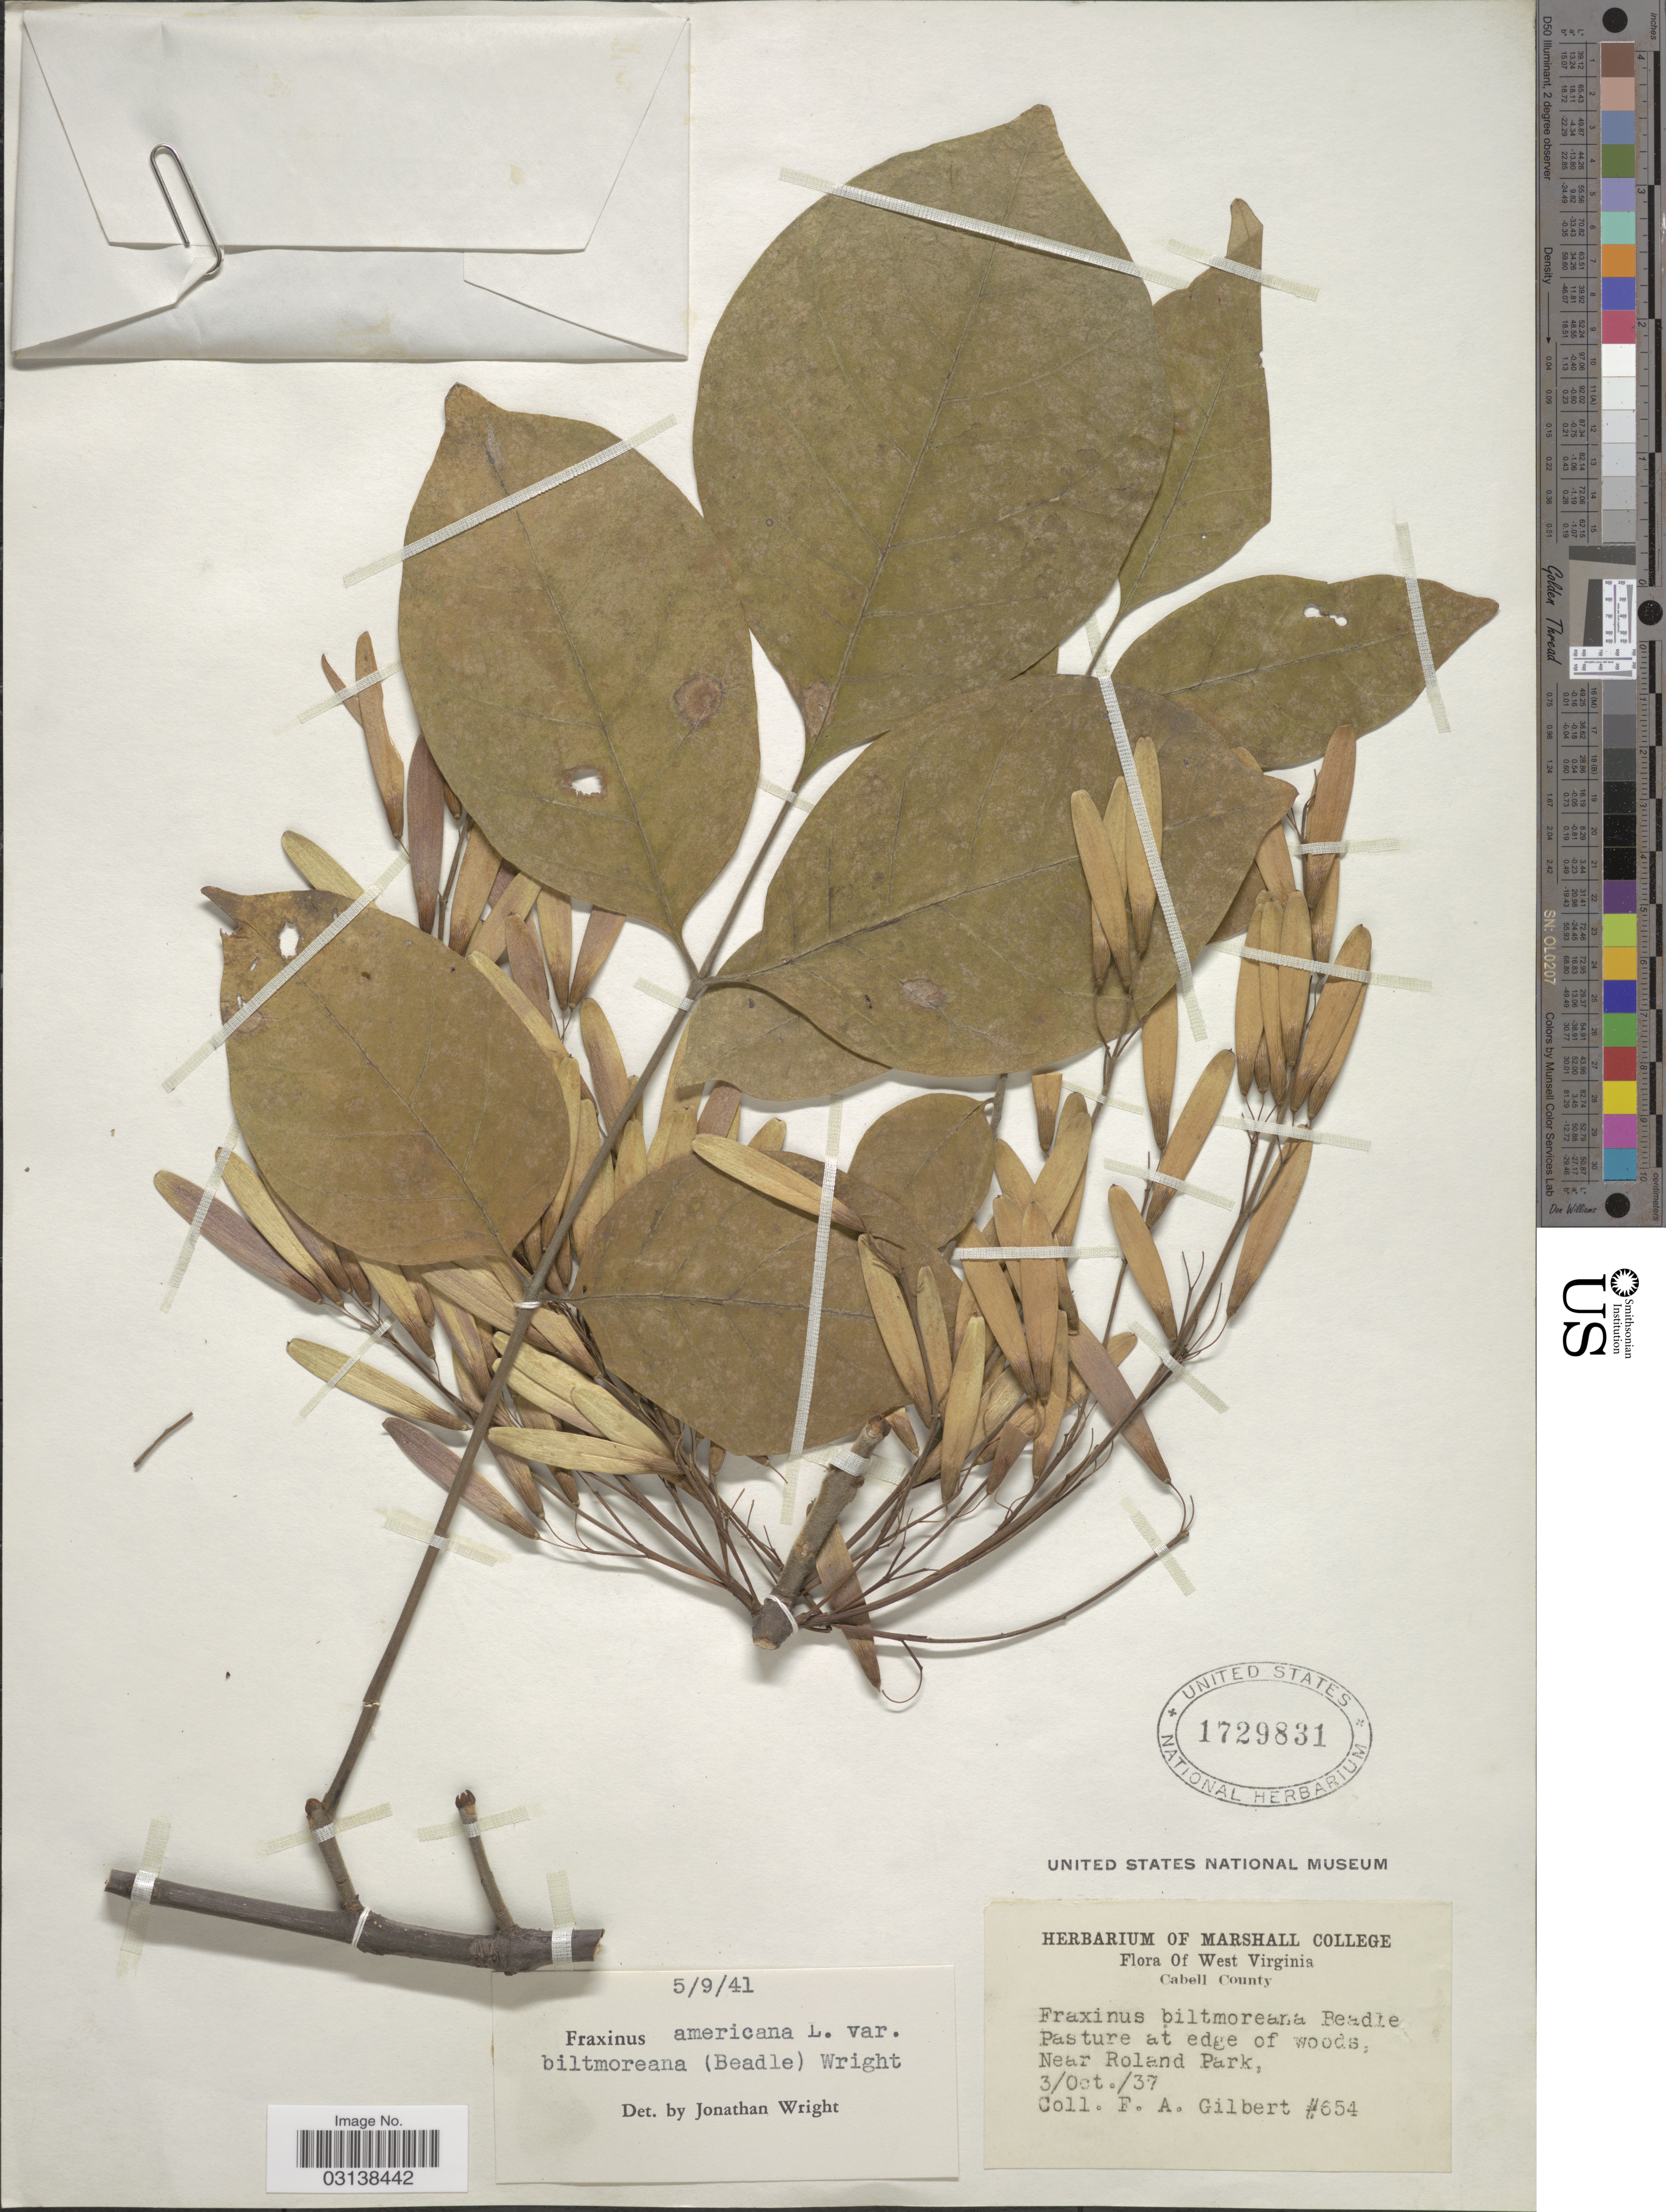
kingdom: Plantae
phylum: Tracheophyta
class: Magnoliopsida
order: Lamiales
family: Oleaceae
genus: Fraxinus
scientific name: Fraxinus americana var. biltmoreana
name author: (Beadle) J.W. Wright ex Fernald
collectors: F. A. Gilbert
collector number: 654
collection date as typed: Transcribed d/m/y: 3/10/37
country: United States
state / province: West Virginia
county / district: Cabell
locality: Cabell County, Near Roland Park.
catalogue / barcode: US 1729831